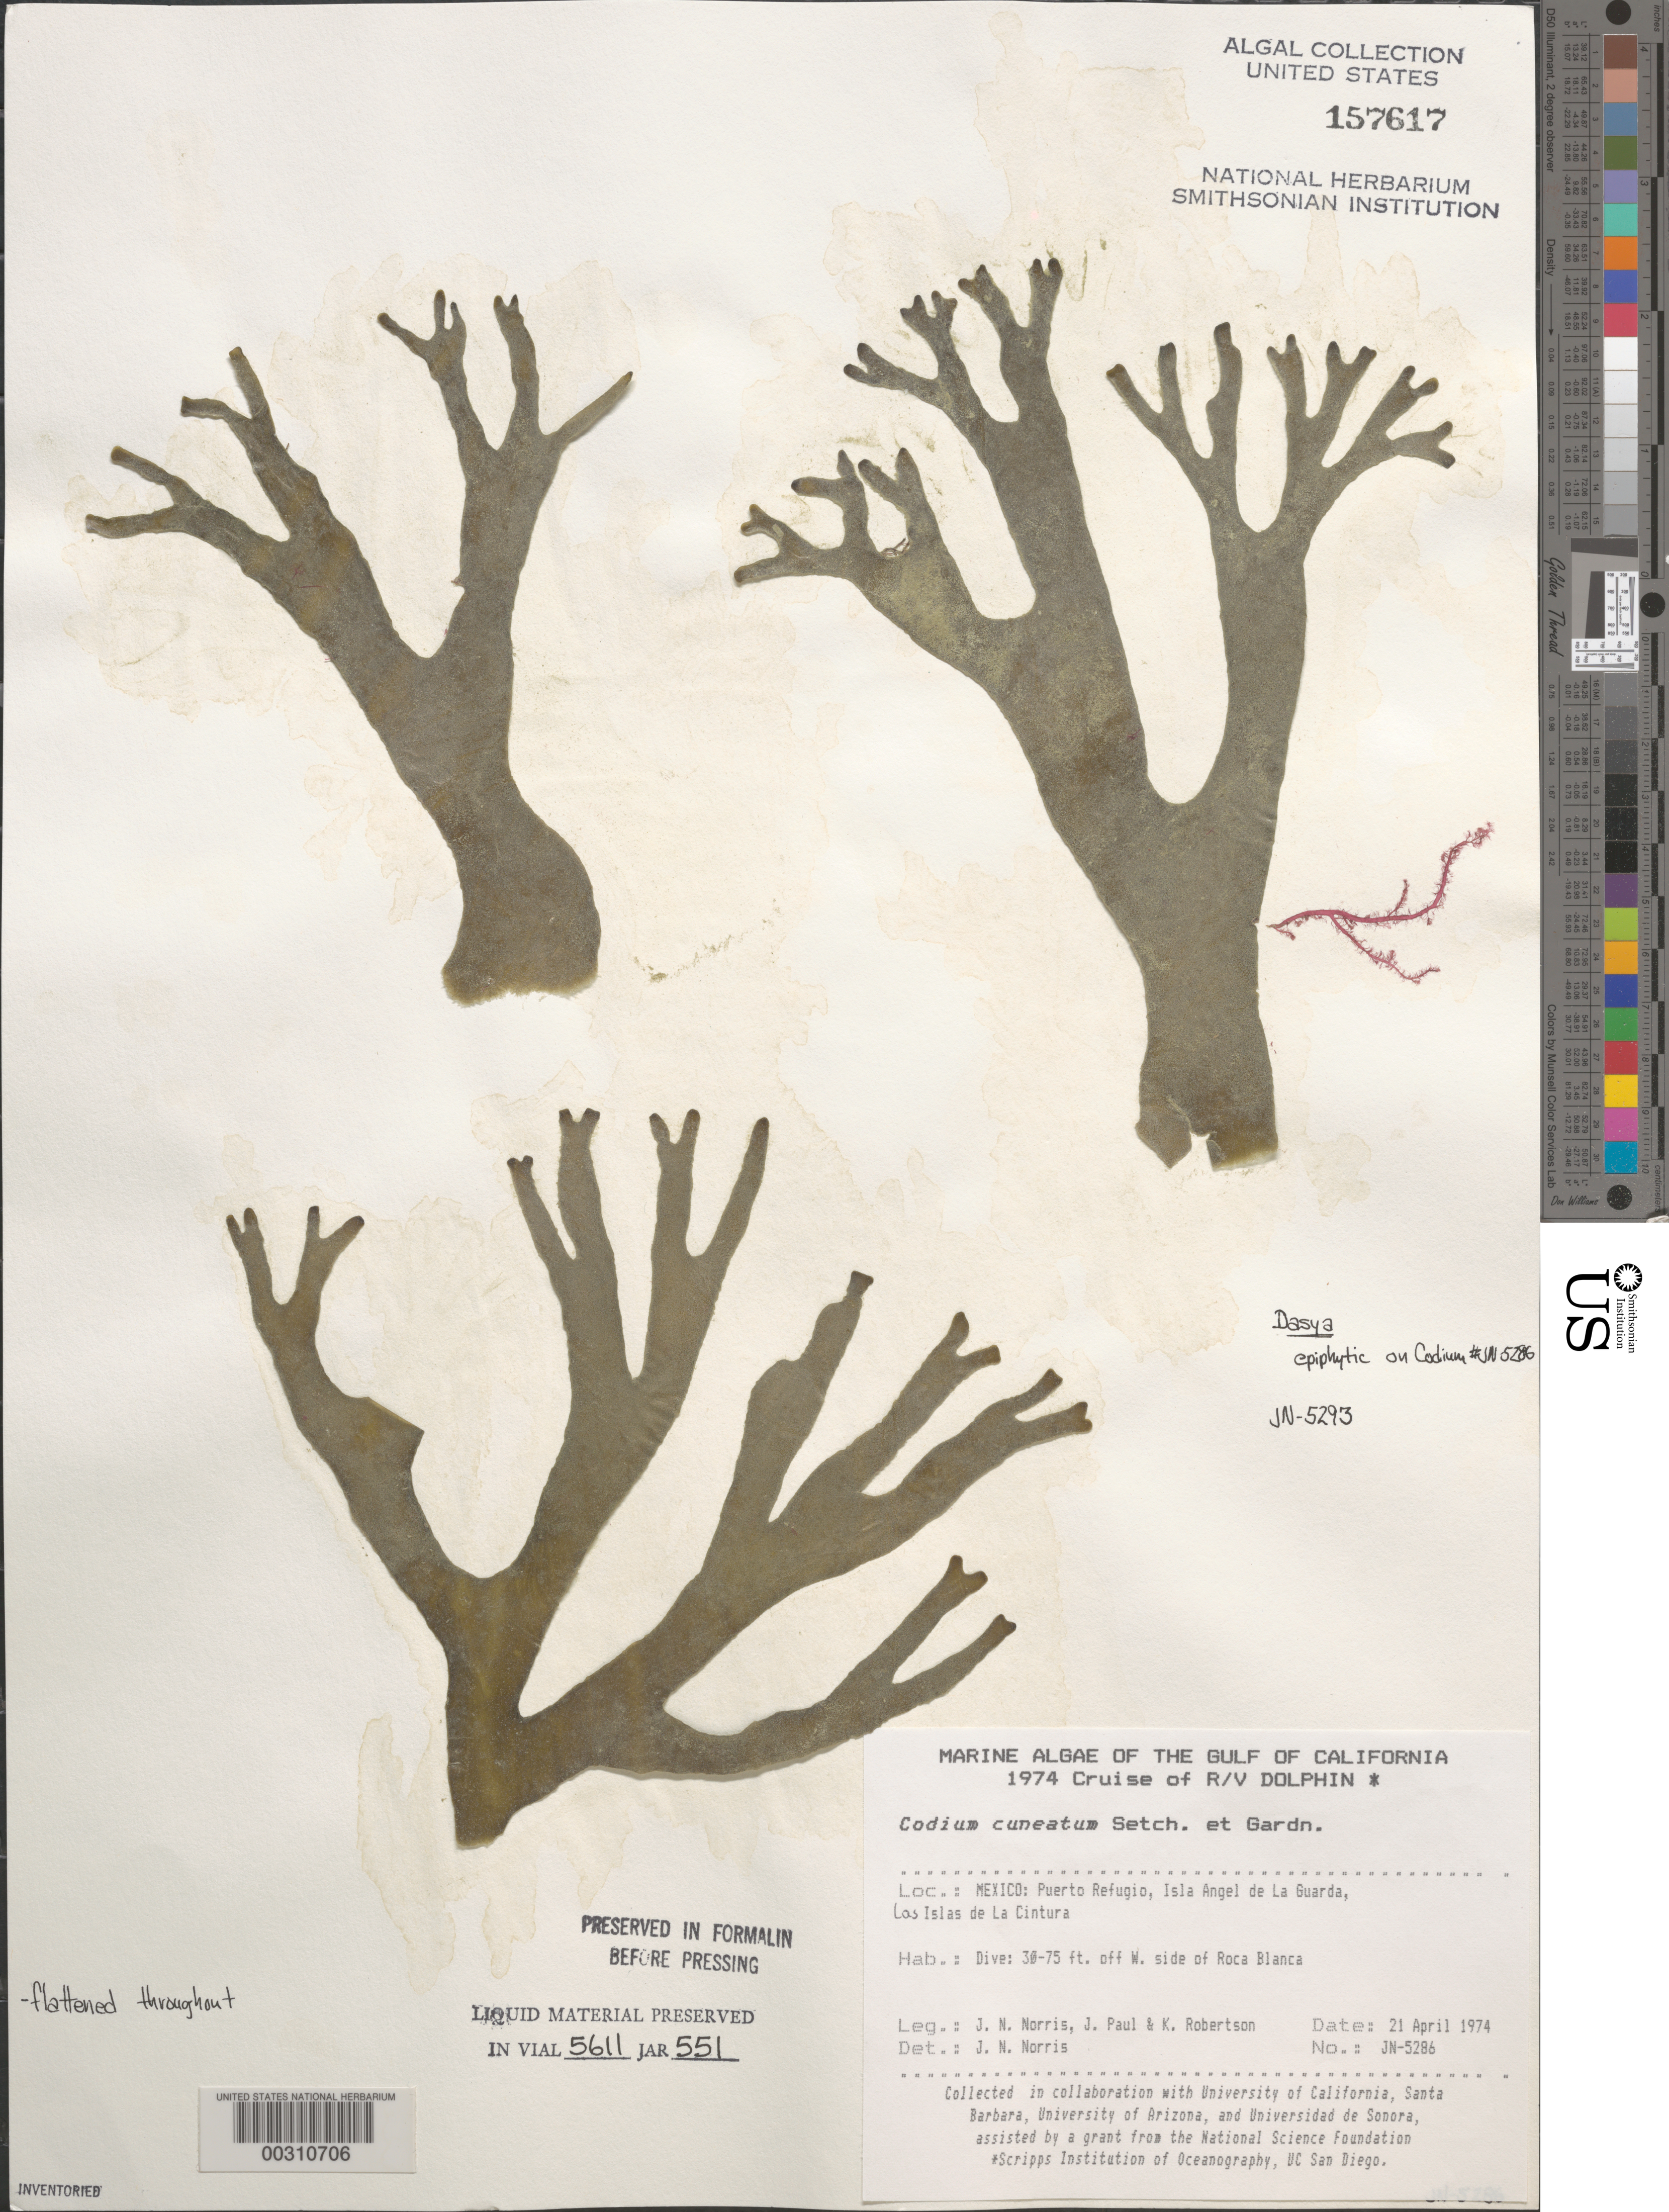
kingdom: Plantae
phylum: Chlorophyta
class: Ulvophyceae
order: Bryopsidales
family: Codiaceae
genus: Codium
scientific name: Codium simulans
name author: Setch. & N.L. Gardner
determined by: Algae name updating Project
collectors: J. N. Norris, J. Paul & K. Robertson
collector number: JN-5286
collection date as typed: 21 Apr 1974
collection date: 1974-04-21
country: Mexico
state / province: Baja California Norte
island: Isla Angel de la Guarda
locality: Roca Blanca, Puerto Refugio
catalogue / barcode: US 157617